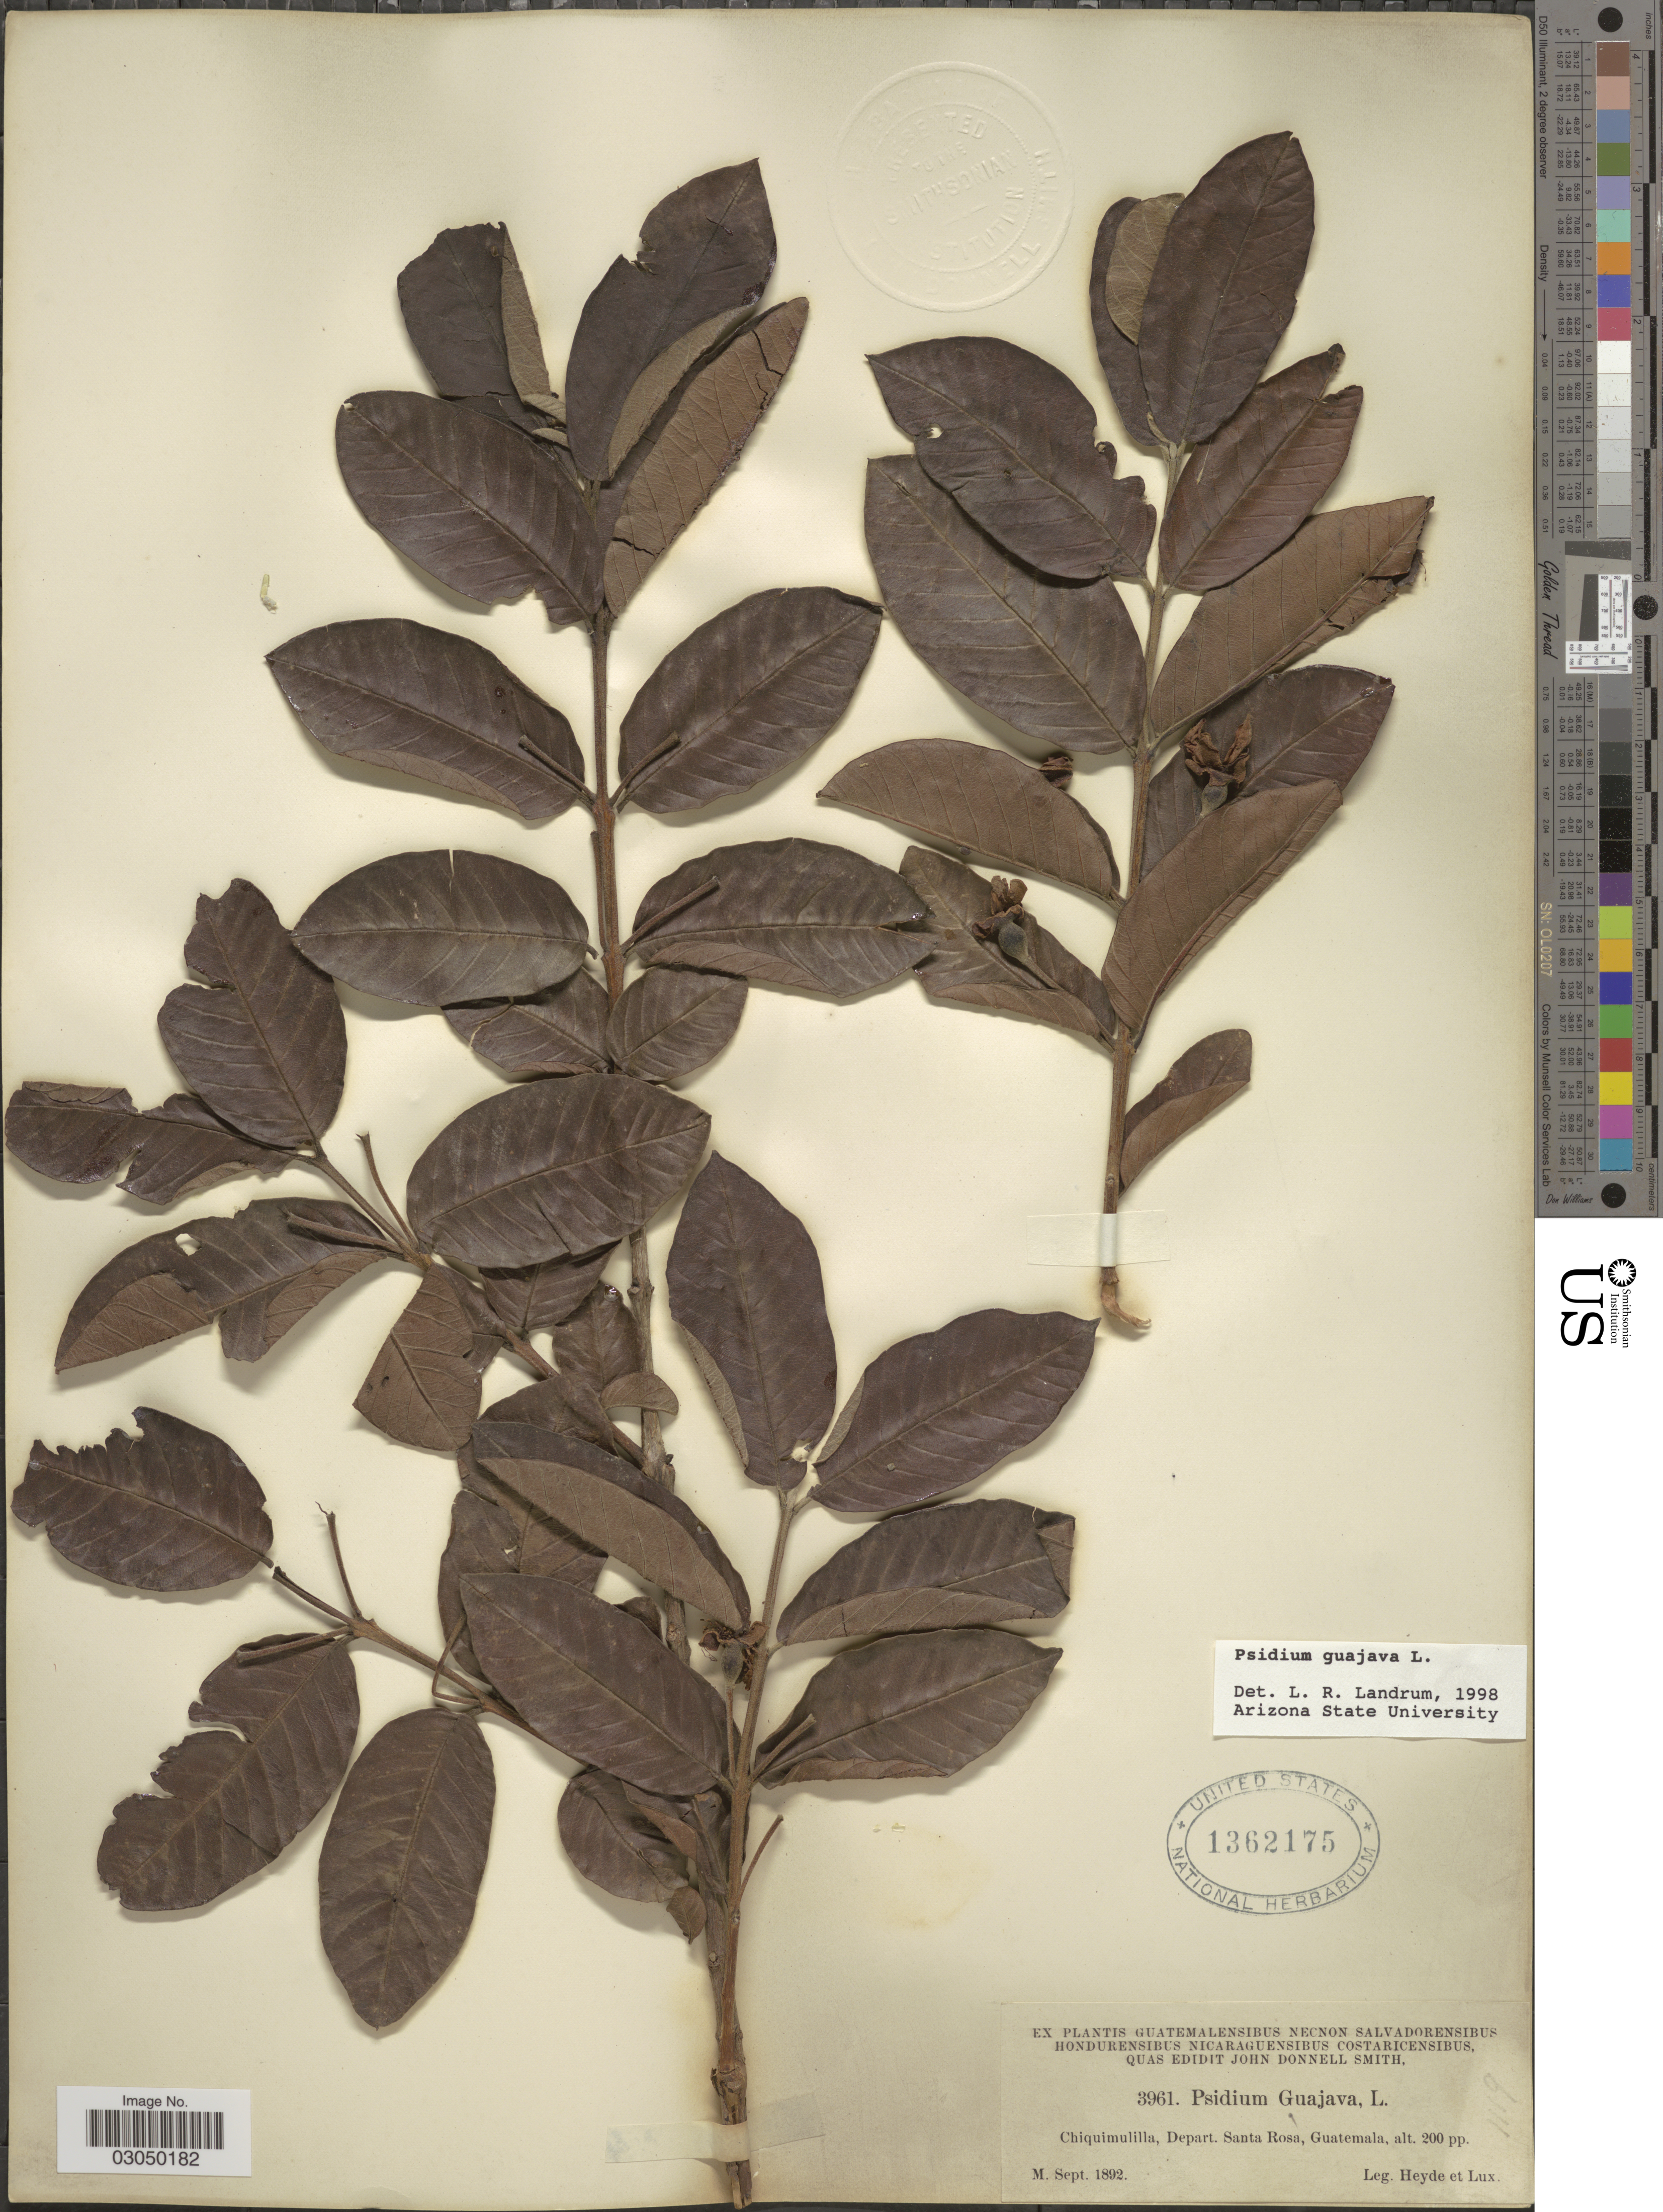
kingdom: Plantae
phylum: Tracheophyta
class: Magnoliopsida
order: Myrtales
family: Myrtaceae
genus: Psidium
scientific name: Psidium guajava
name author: L.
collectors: Heyde & Lux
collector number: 3961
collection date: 1892-09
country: Guatemala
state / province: Santa Rosa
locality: Chiquimulilla, Depart. Santa Rosa.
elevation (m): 61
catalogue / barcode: US 1362175